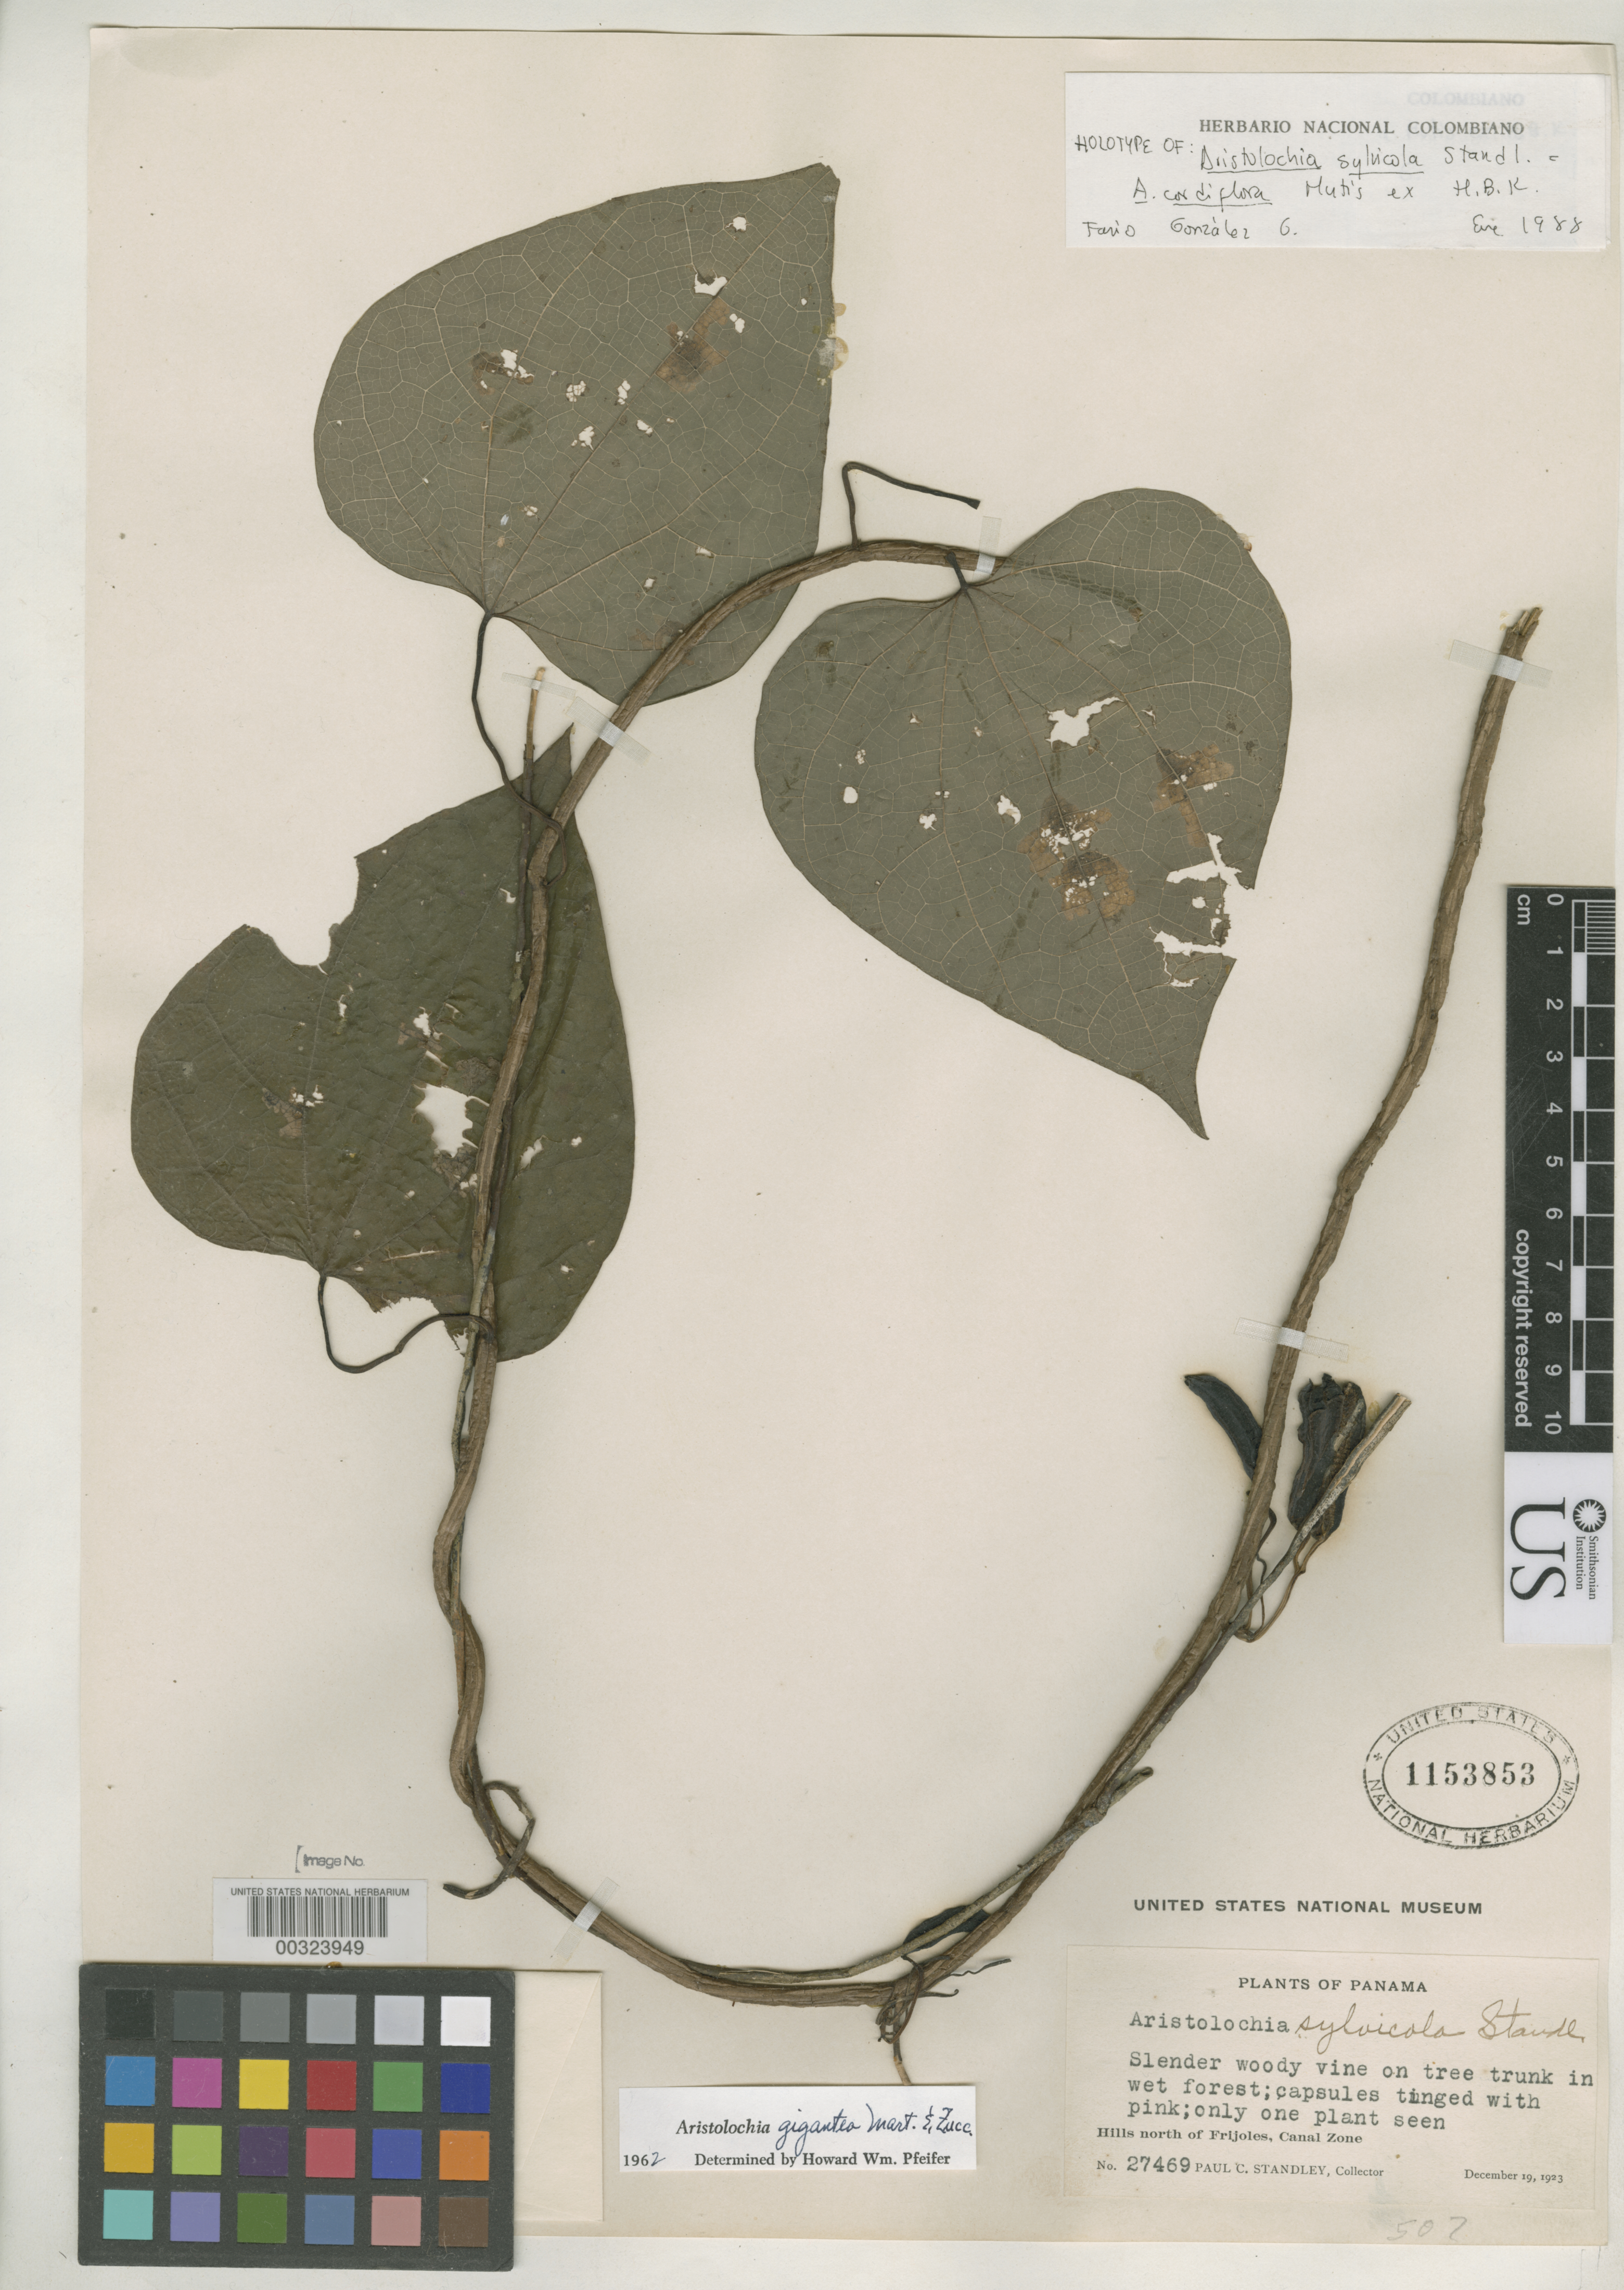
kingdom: Plantae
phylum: Tracheophyta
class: Magnoliopsida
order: Piperales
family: Aristolochiaceae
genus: Aristolochia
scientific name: Aristolochia sylvicola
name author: Standl.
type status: Holotype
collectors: P. C. Standley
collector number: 27469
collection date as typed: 19 Dec 1923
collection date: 1923-12-19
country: Panama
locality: Frijoles.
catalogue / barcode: US 1153853